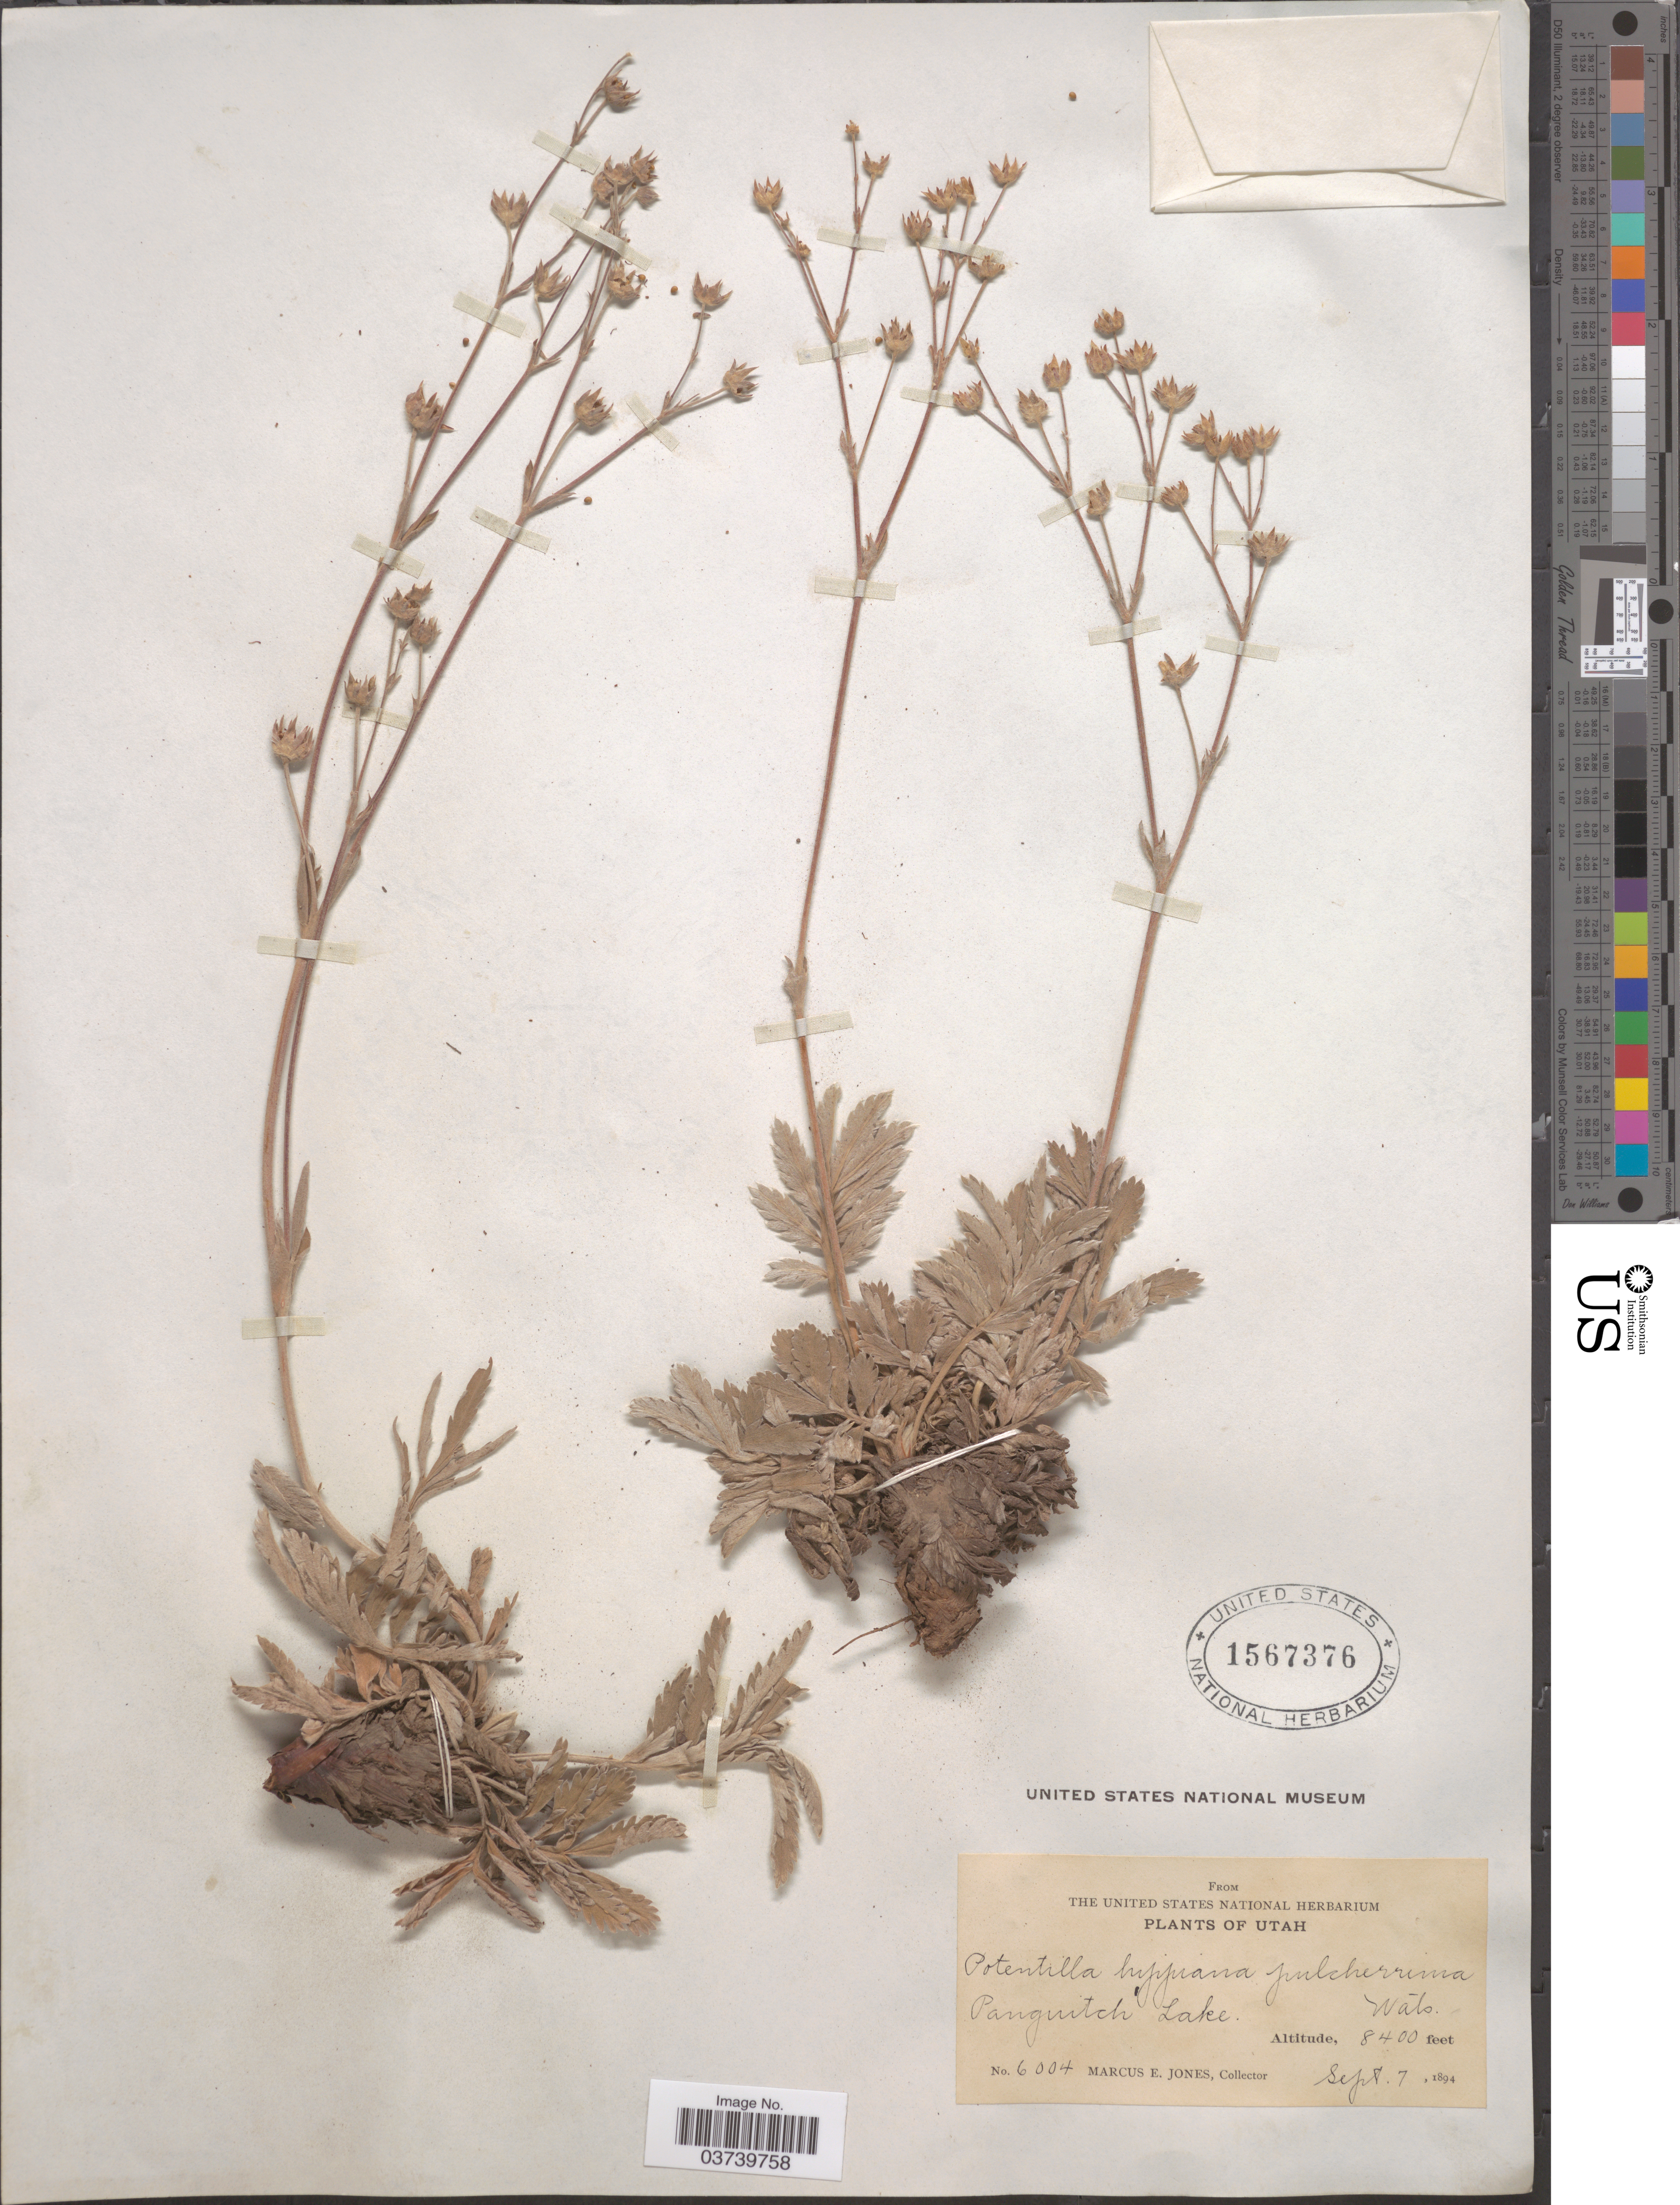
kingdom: Plantae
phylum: Tracheophyta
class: Magnoliopsida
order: Rosales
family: Rosaceae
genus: Potentilla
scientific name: Potentilla hippiana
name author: Lehm.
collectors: M. E. Jones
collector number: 6004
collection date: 1894-09-07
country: United States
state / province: Utah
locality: Panguitch Lake.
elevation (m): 2560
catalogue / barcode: US 1567376